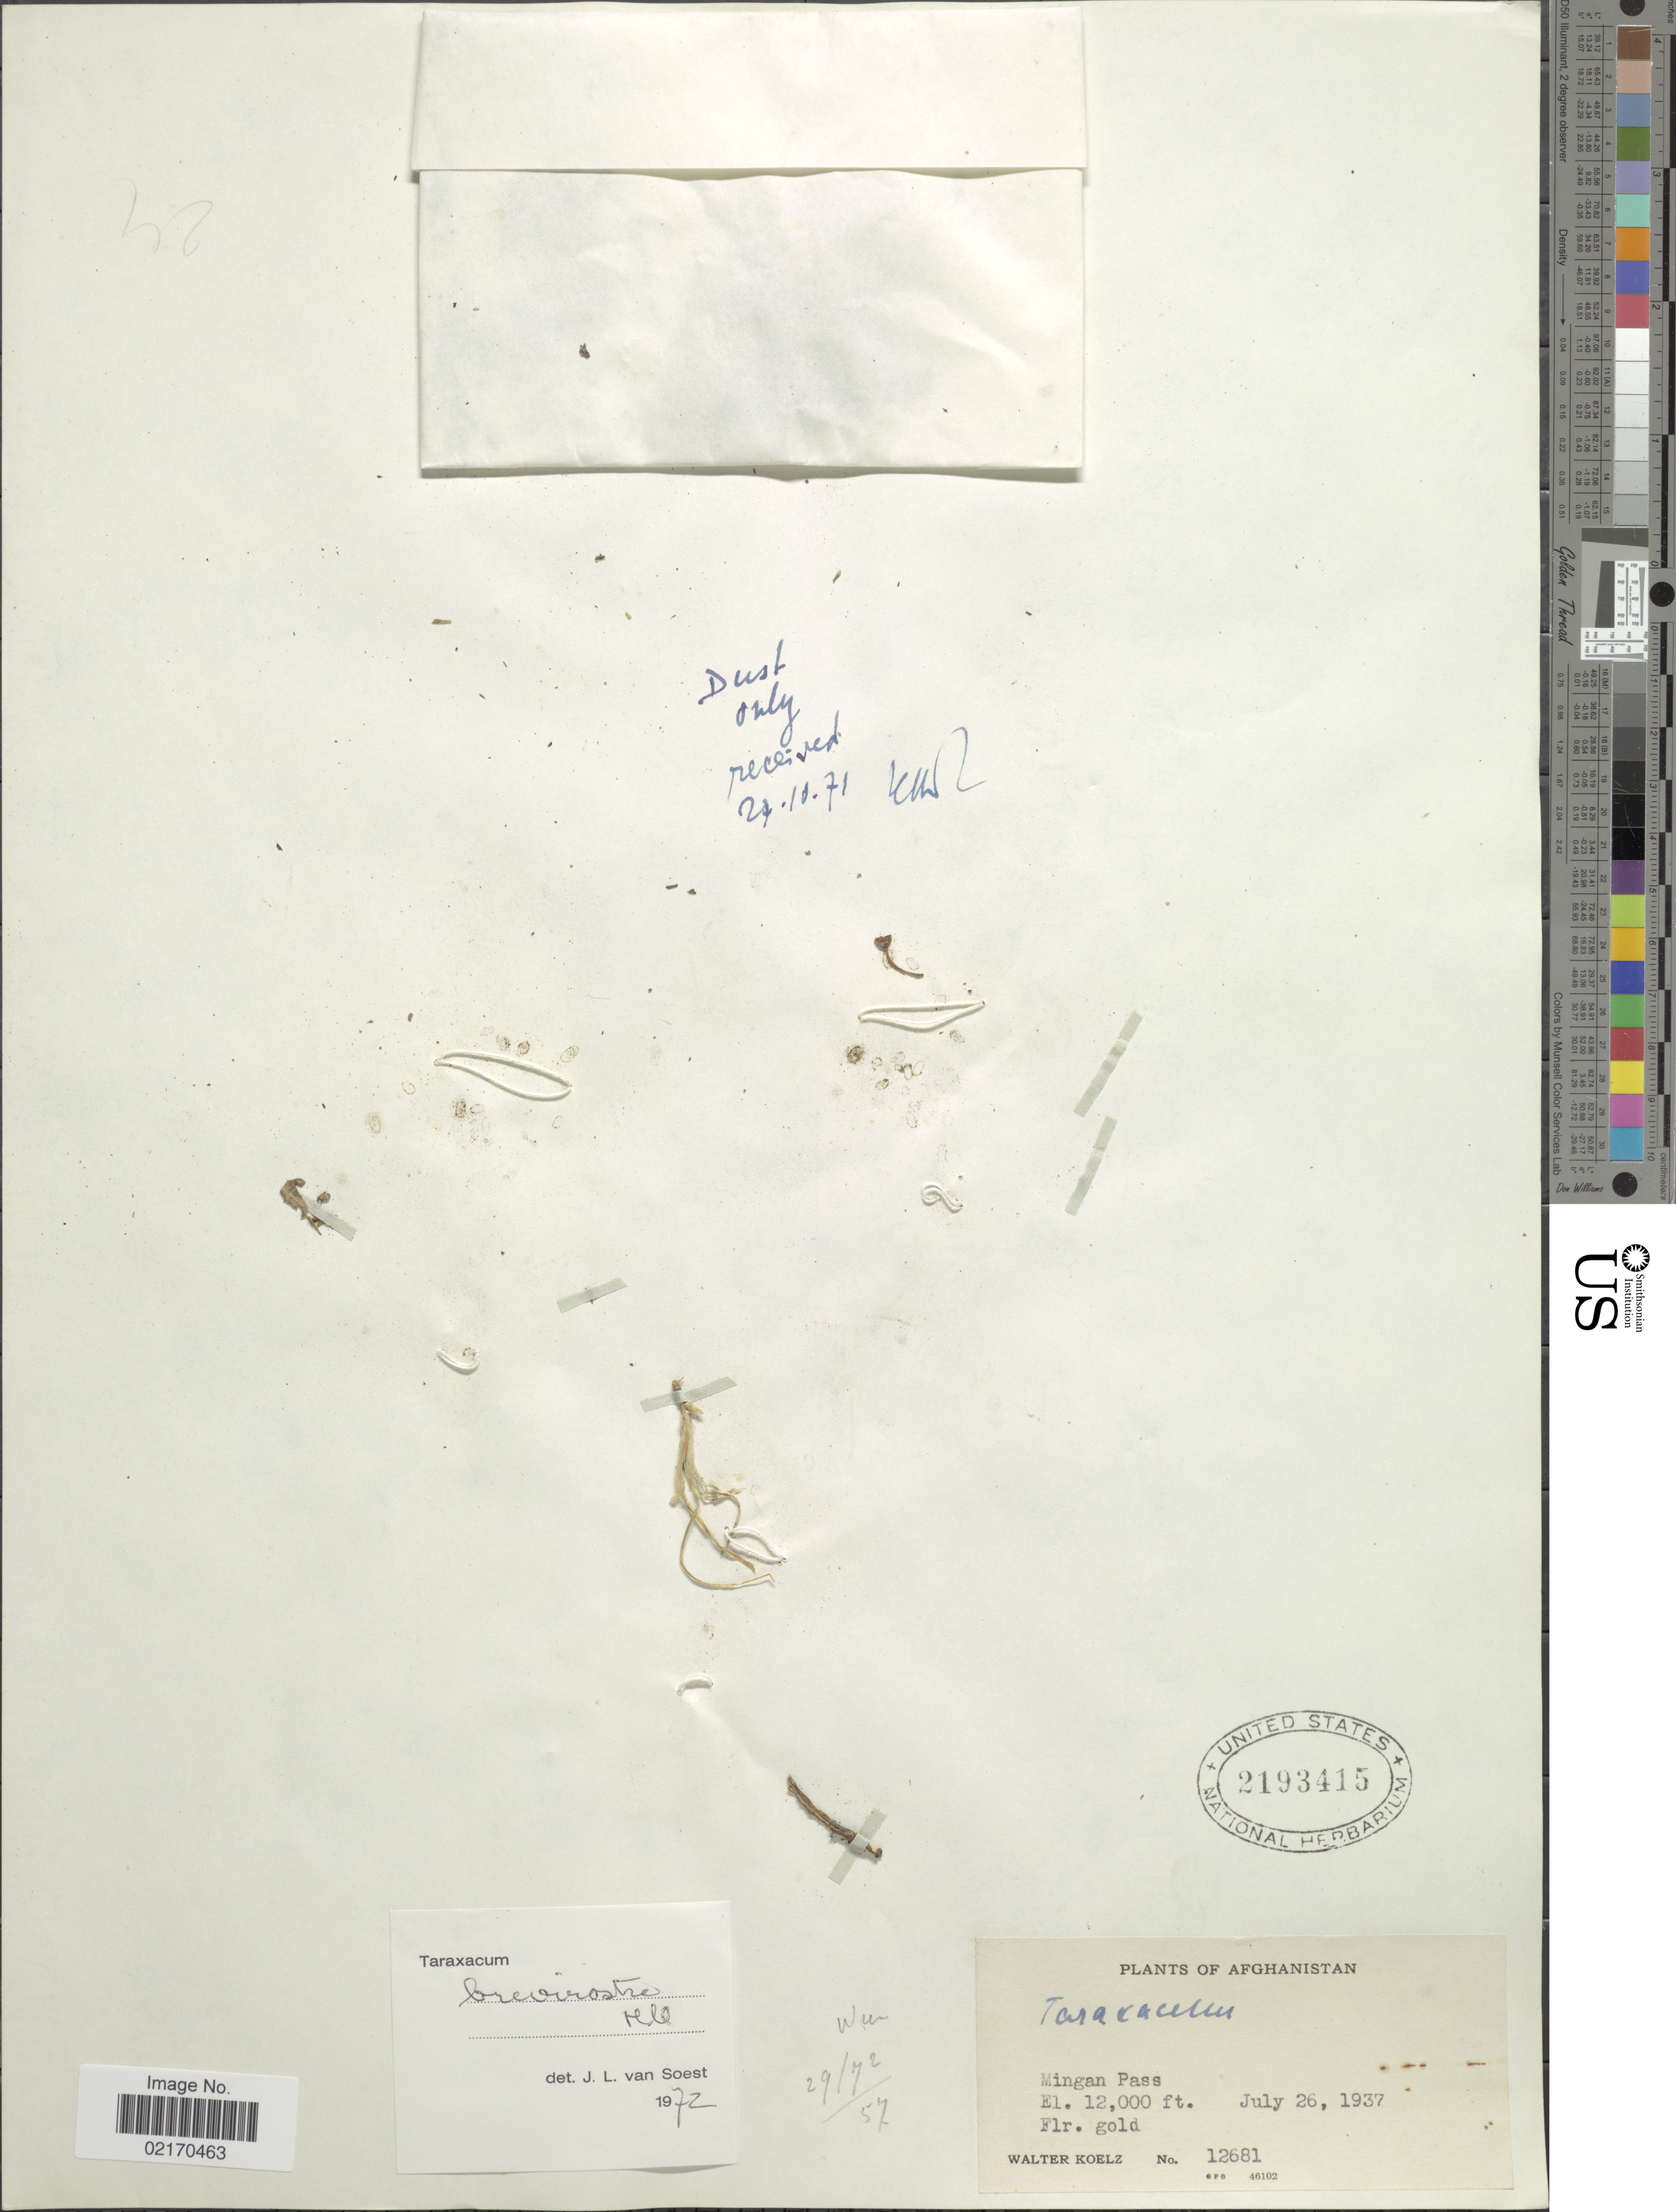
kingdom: Plantae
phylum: Tracheophyta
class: Magnoliopsida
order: Asterales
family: Asteraceae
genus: Taraxacum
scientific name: Taraxacum brevirostre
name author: Hand.-Mazz.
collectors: W. N. Koelz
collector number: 12681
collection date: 1937-07-26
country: Afghanistan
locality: Mingan Pass.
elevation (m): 3658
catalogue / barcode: US 2193415